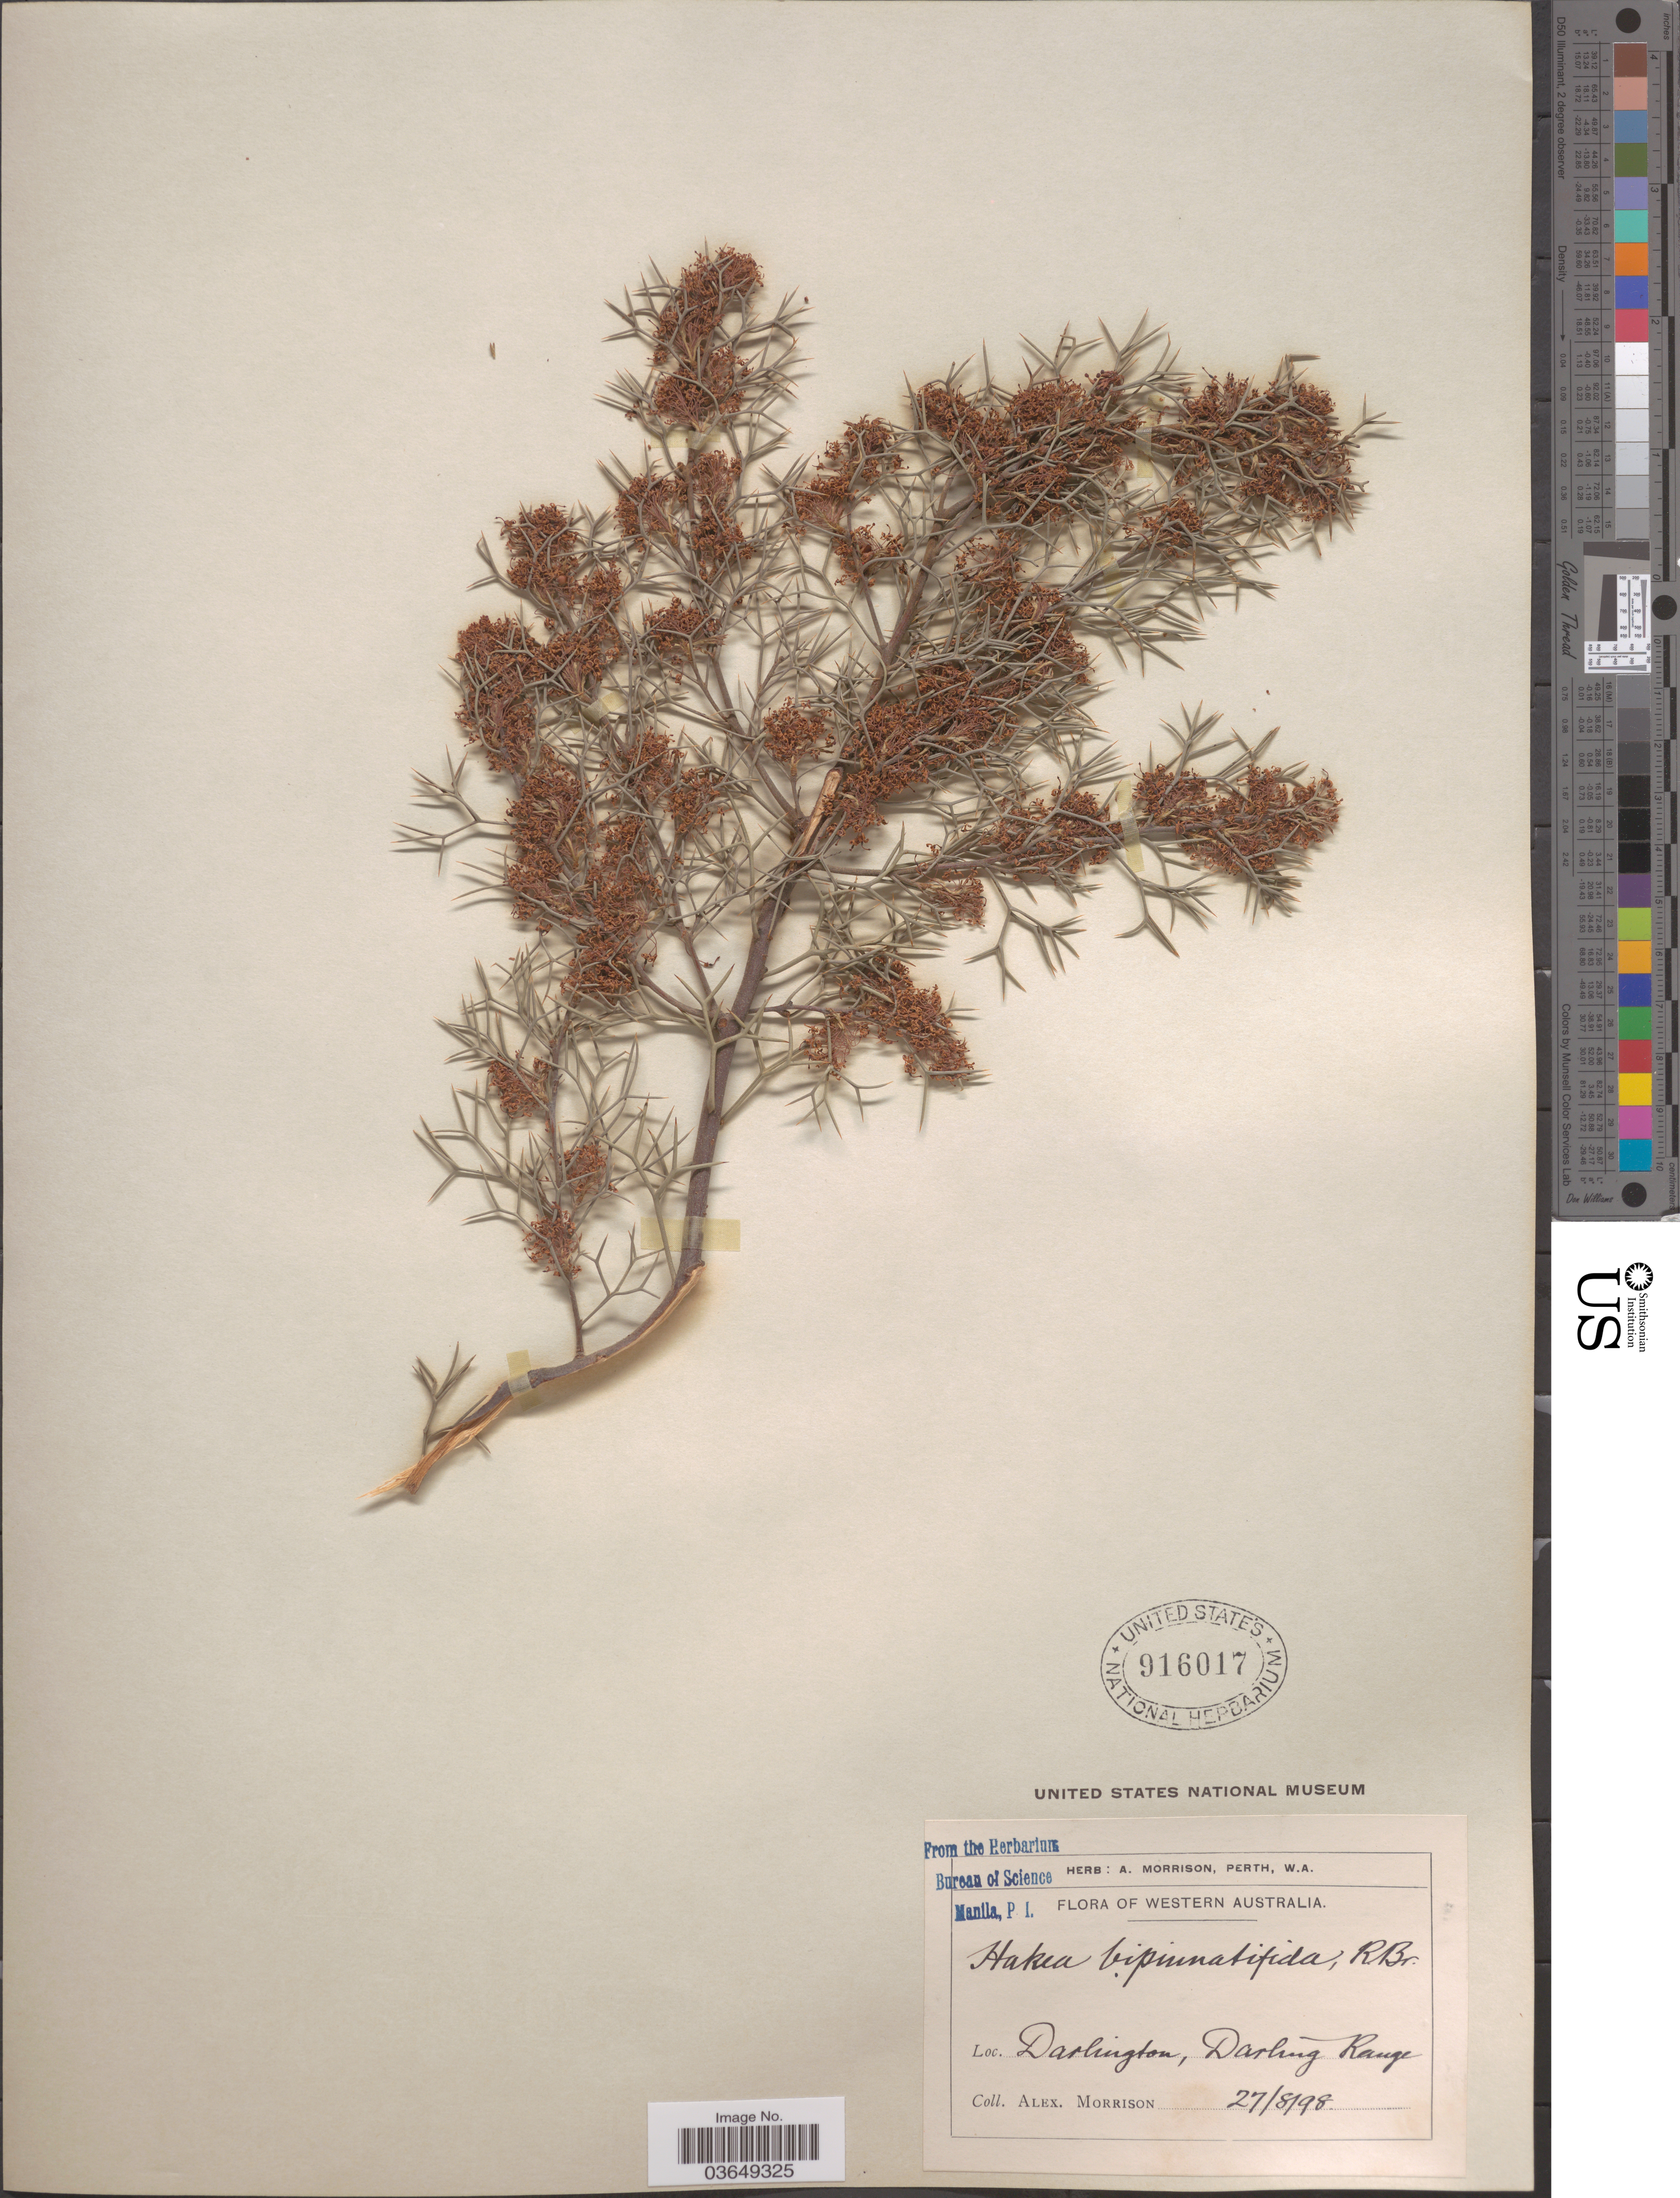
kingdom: Plantae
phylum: Tracheophyta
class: Magnoliopsida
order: Proteales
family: Proteaceae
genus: Hakea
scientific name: Hakea bipinnatifida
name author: R. Br.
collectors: A. Morrison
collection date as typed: Transcribed d/m/y: 27/8/98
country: Australia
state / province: Western Australia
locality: Darlington, Darling Range.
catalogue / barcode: US 916017